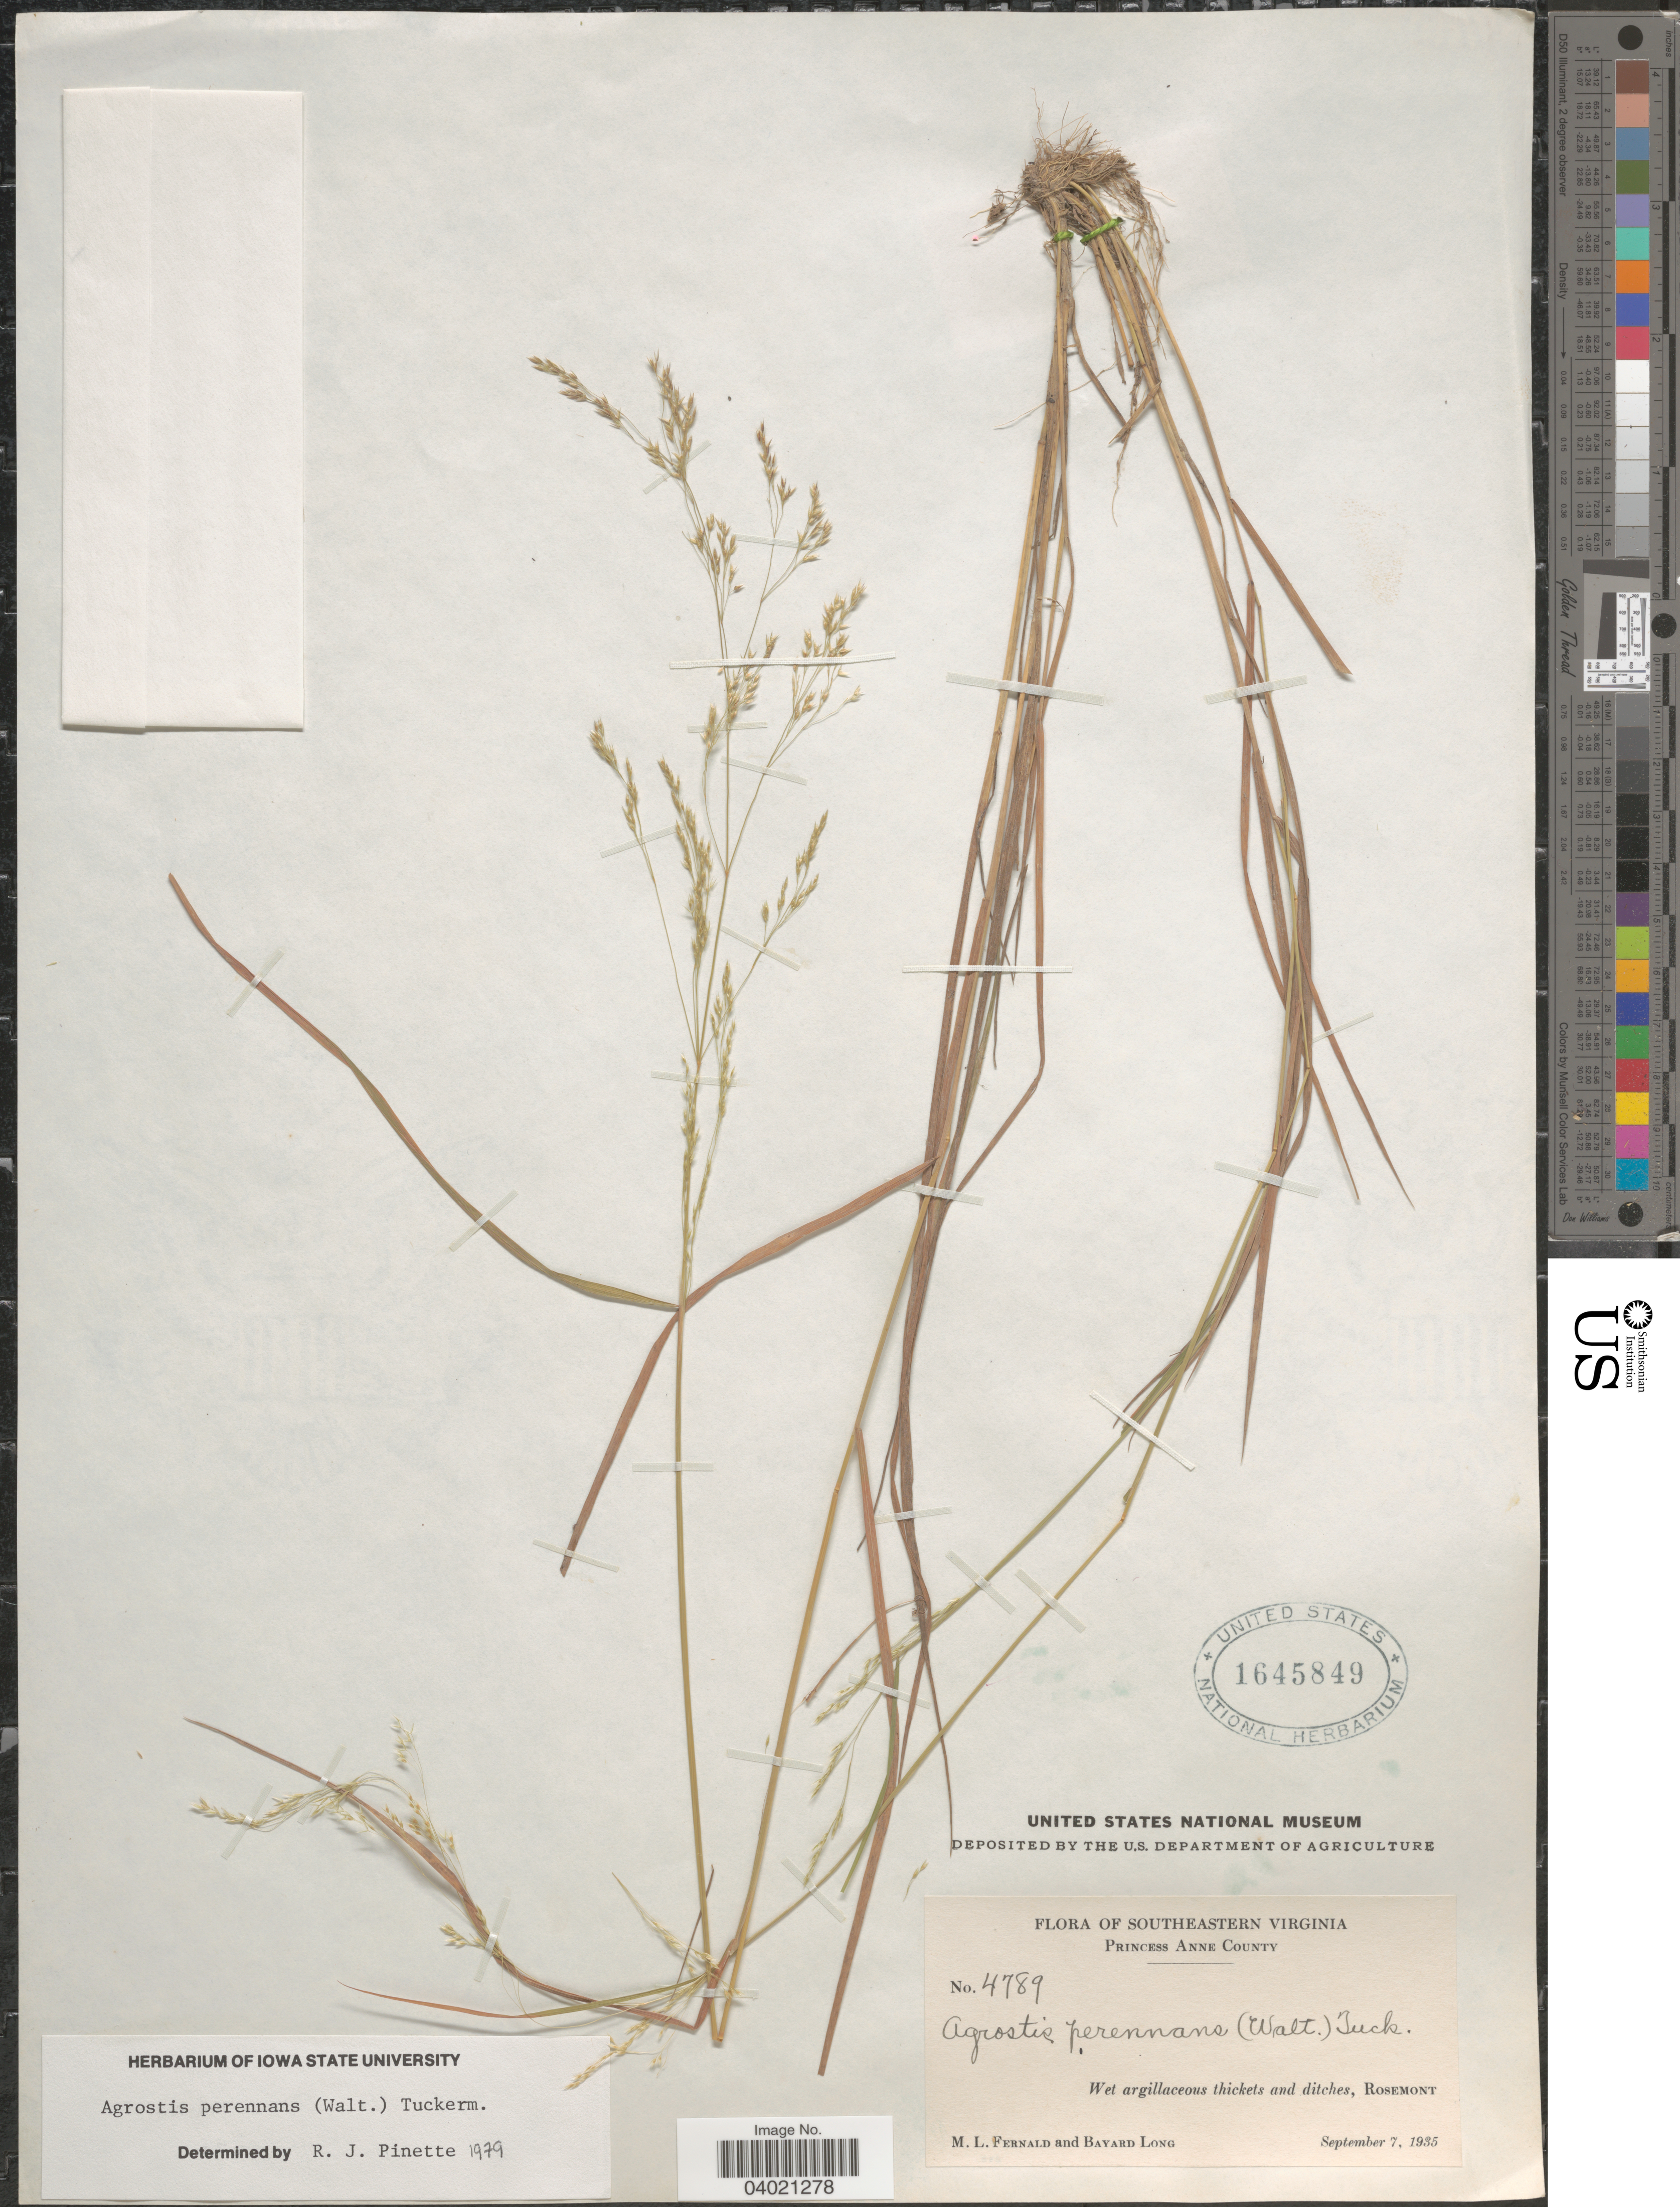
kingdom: Plantae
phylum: Tracheophyta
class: Liliopsida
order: Poales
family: Poaceae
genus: Agrostis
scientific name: Agrostis perennans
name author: (Walter) Tuck.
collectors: M. L. Fernald & B. Long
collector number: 4789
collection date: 1935-09-07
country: United States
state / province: Virginia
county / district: City of Virginia Beach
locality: Southeastern Virginia. Princess Anne County. Rosemont.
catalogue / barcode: US 1645849